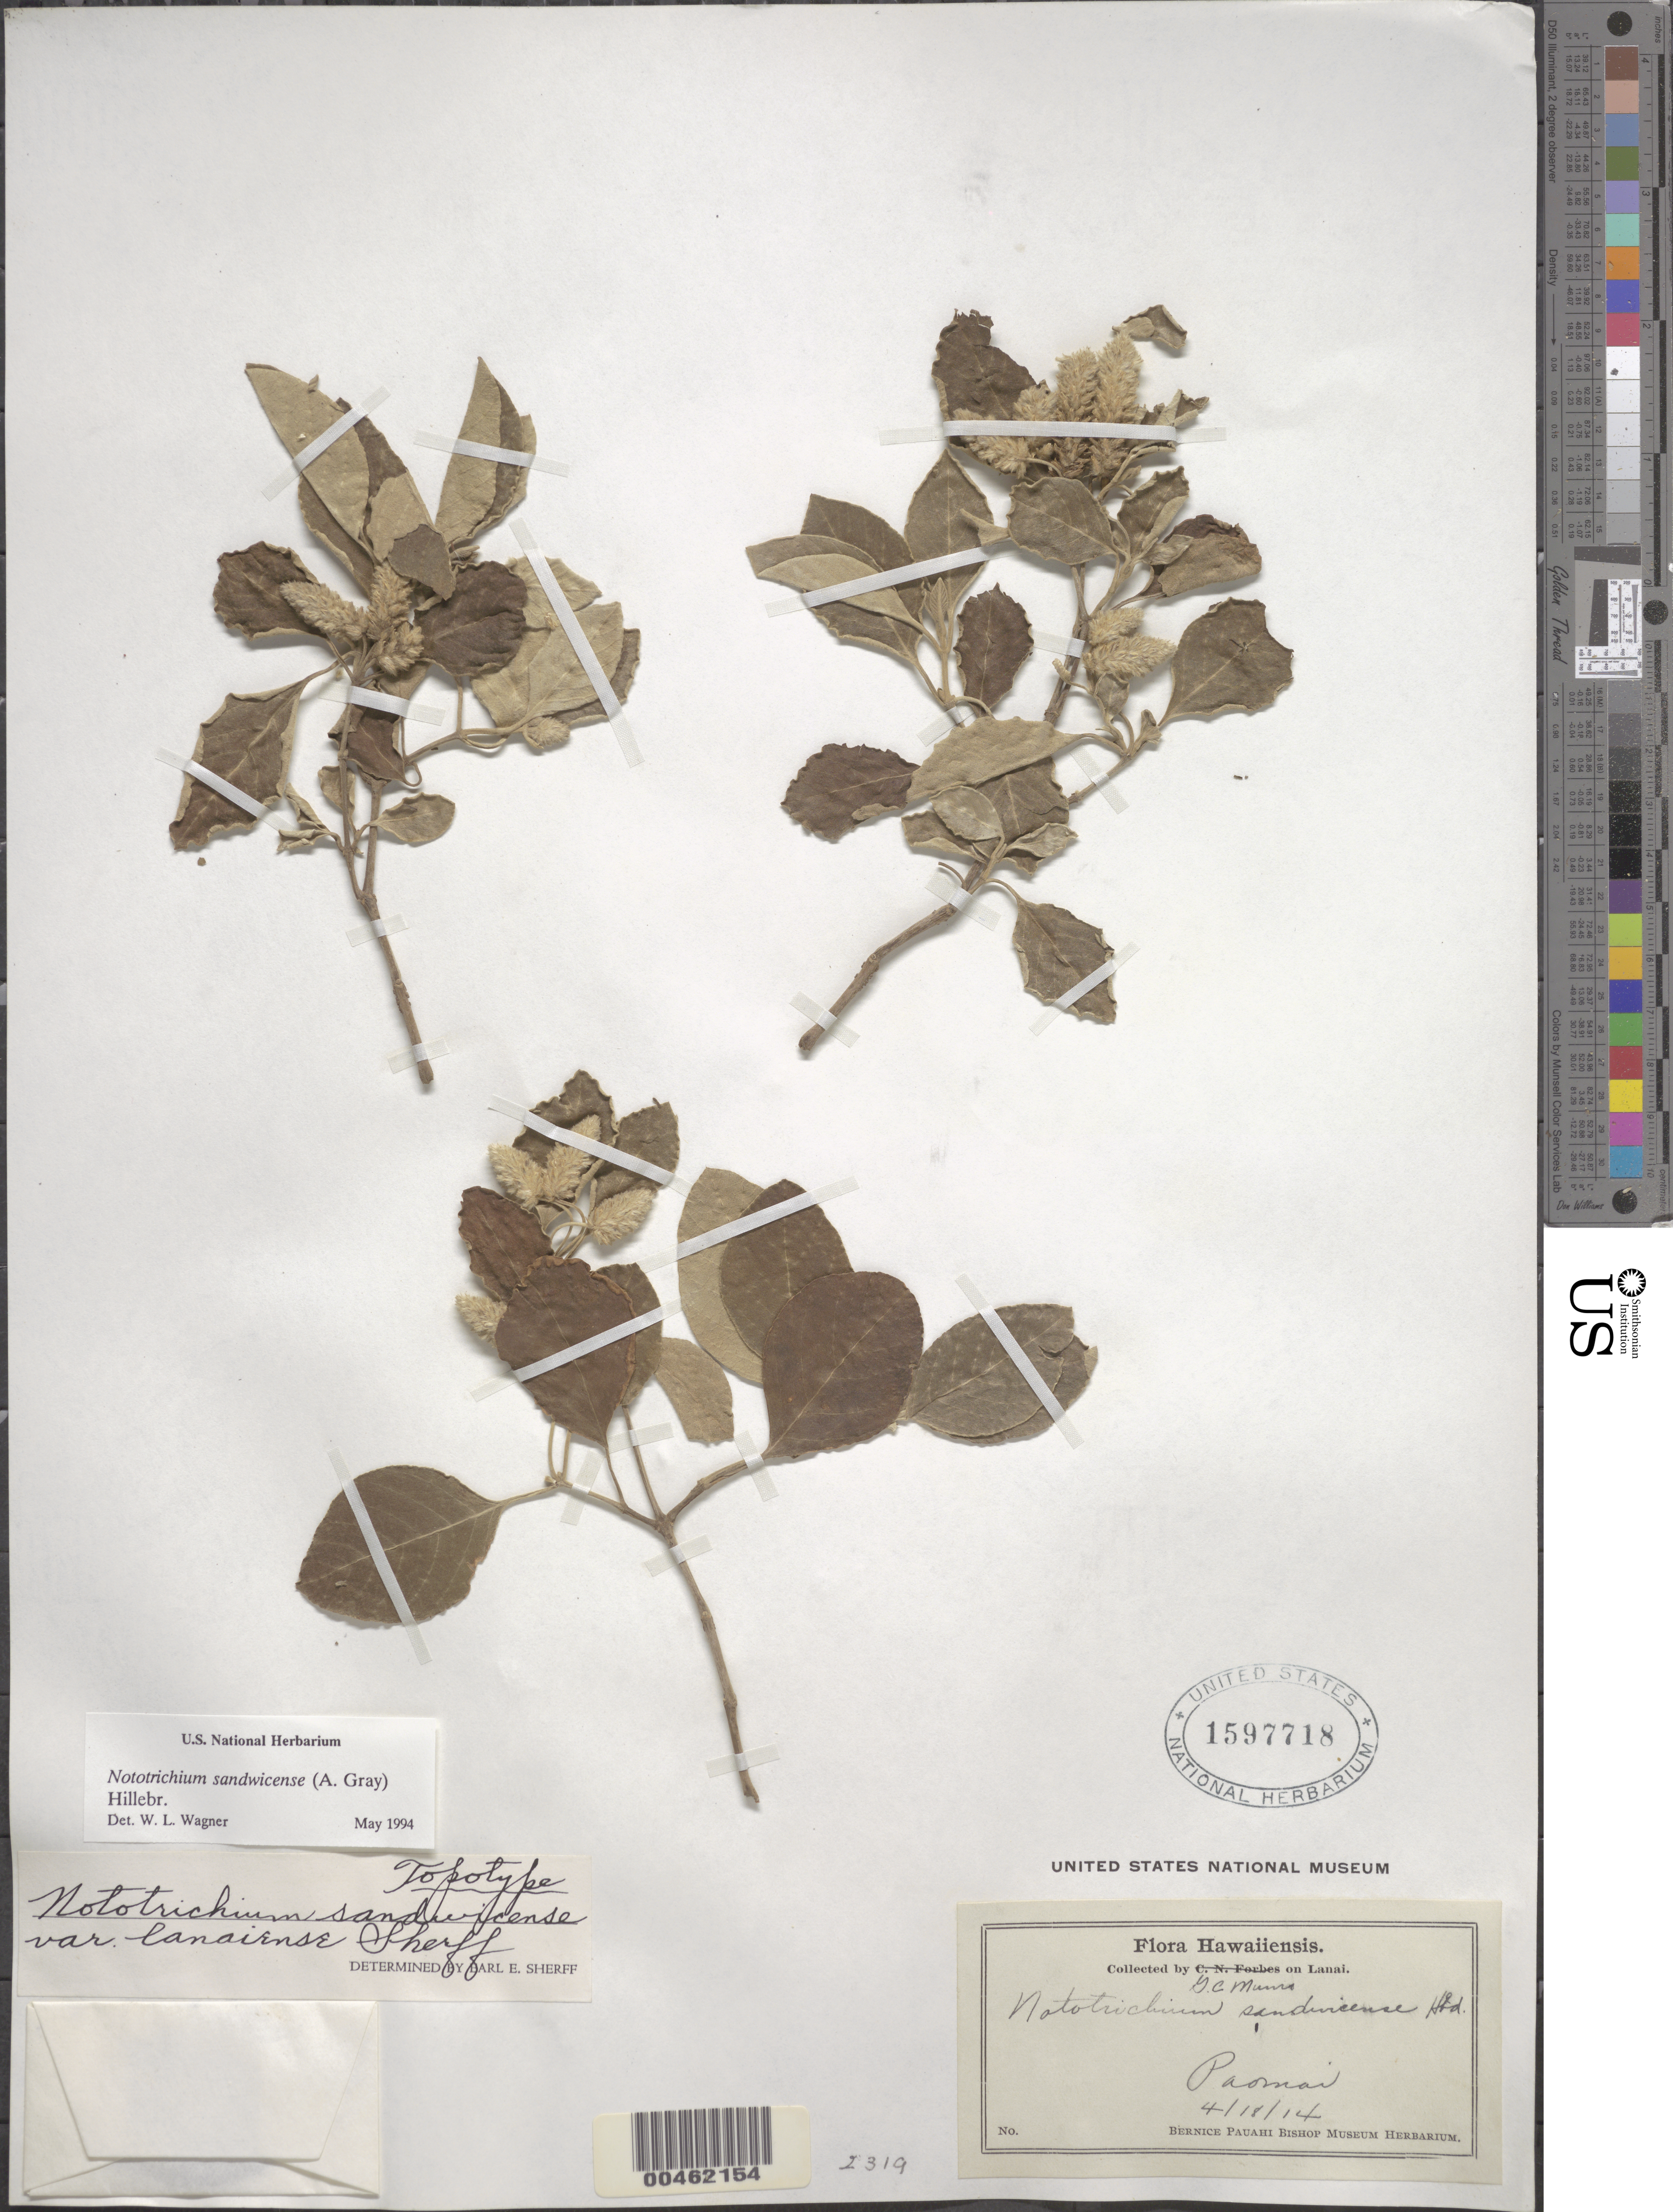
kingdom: Plantae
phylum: Tracheophyta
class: Magnoliopsida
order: Caryophyllales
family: Amaranthaceae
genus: Achyranthes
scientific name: Achyranthes sandwicensis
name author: (A. Gray) Di Vincenzo et al.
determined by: Wagner, W. L., (BOT), Smithsonian Institution - National Museum of Natural History (UNITED STATES)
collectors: G. C. Munro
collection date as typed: Transcribed d/m/y: 18/4/14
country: United States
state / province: Hawaii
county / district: Maui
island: Lana'i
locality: Lanai. Paomai.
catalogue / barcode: US 1597718